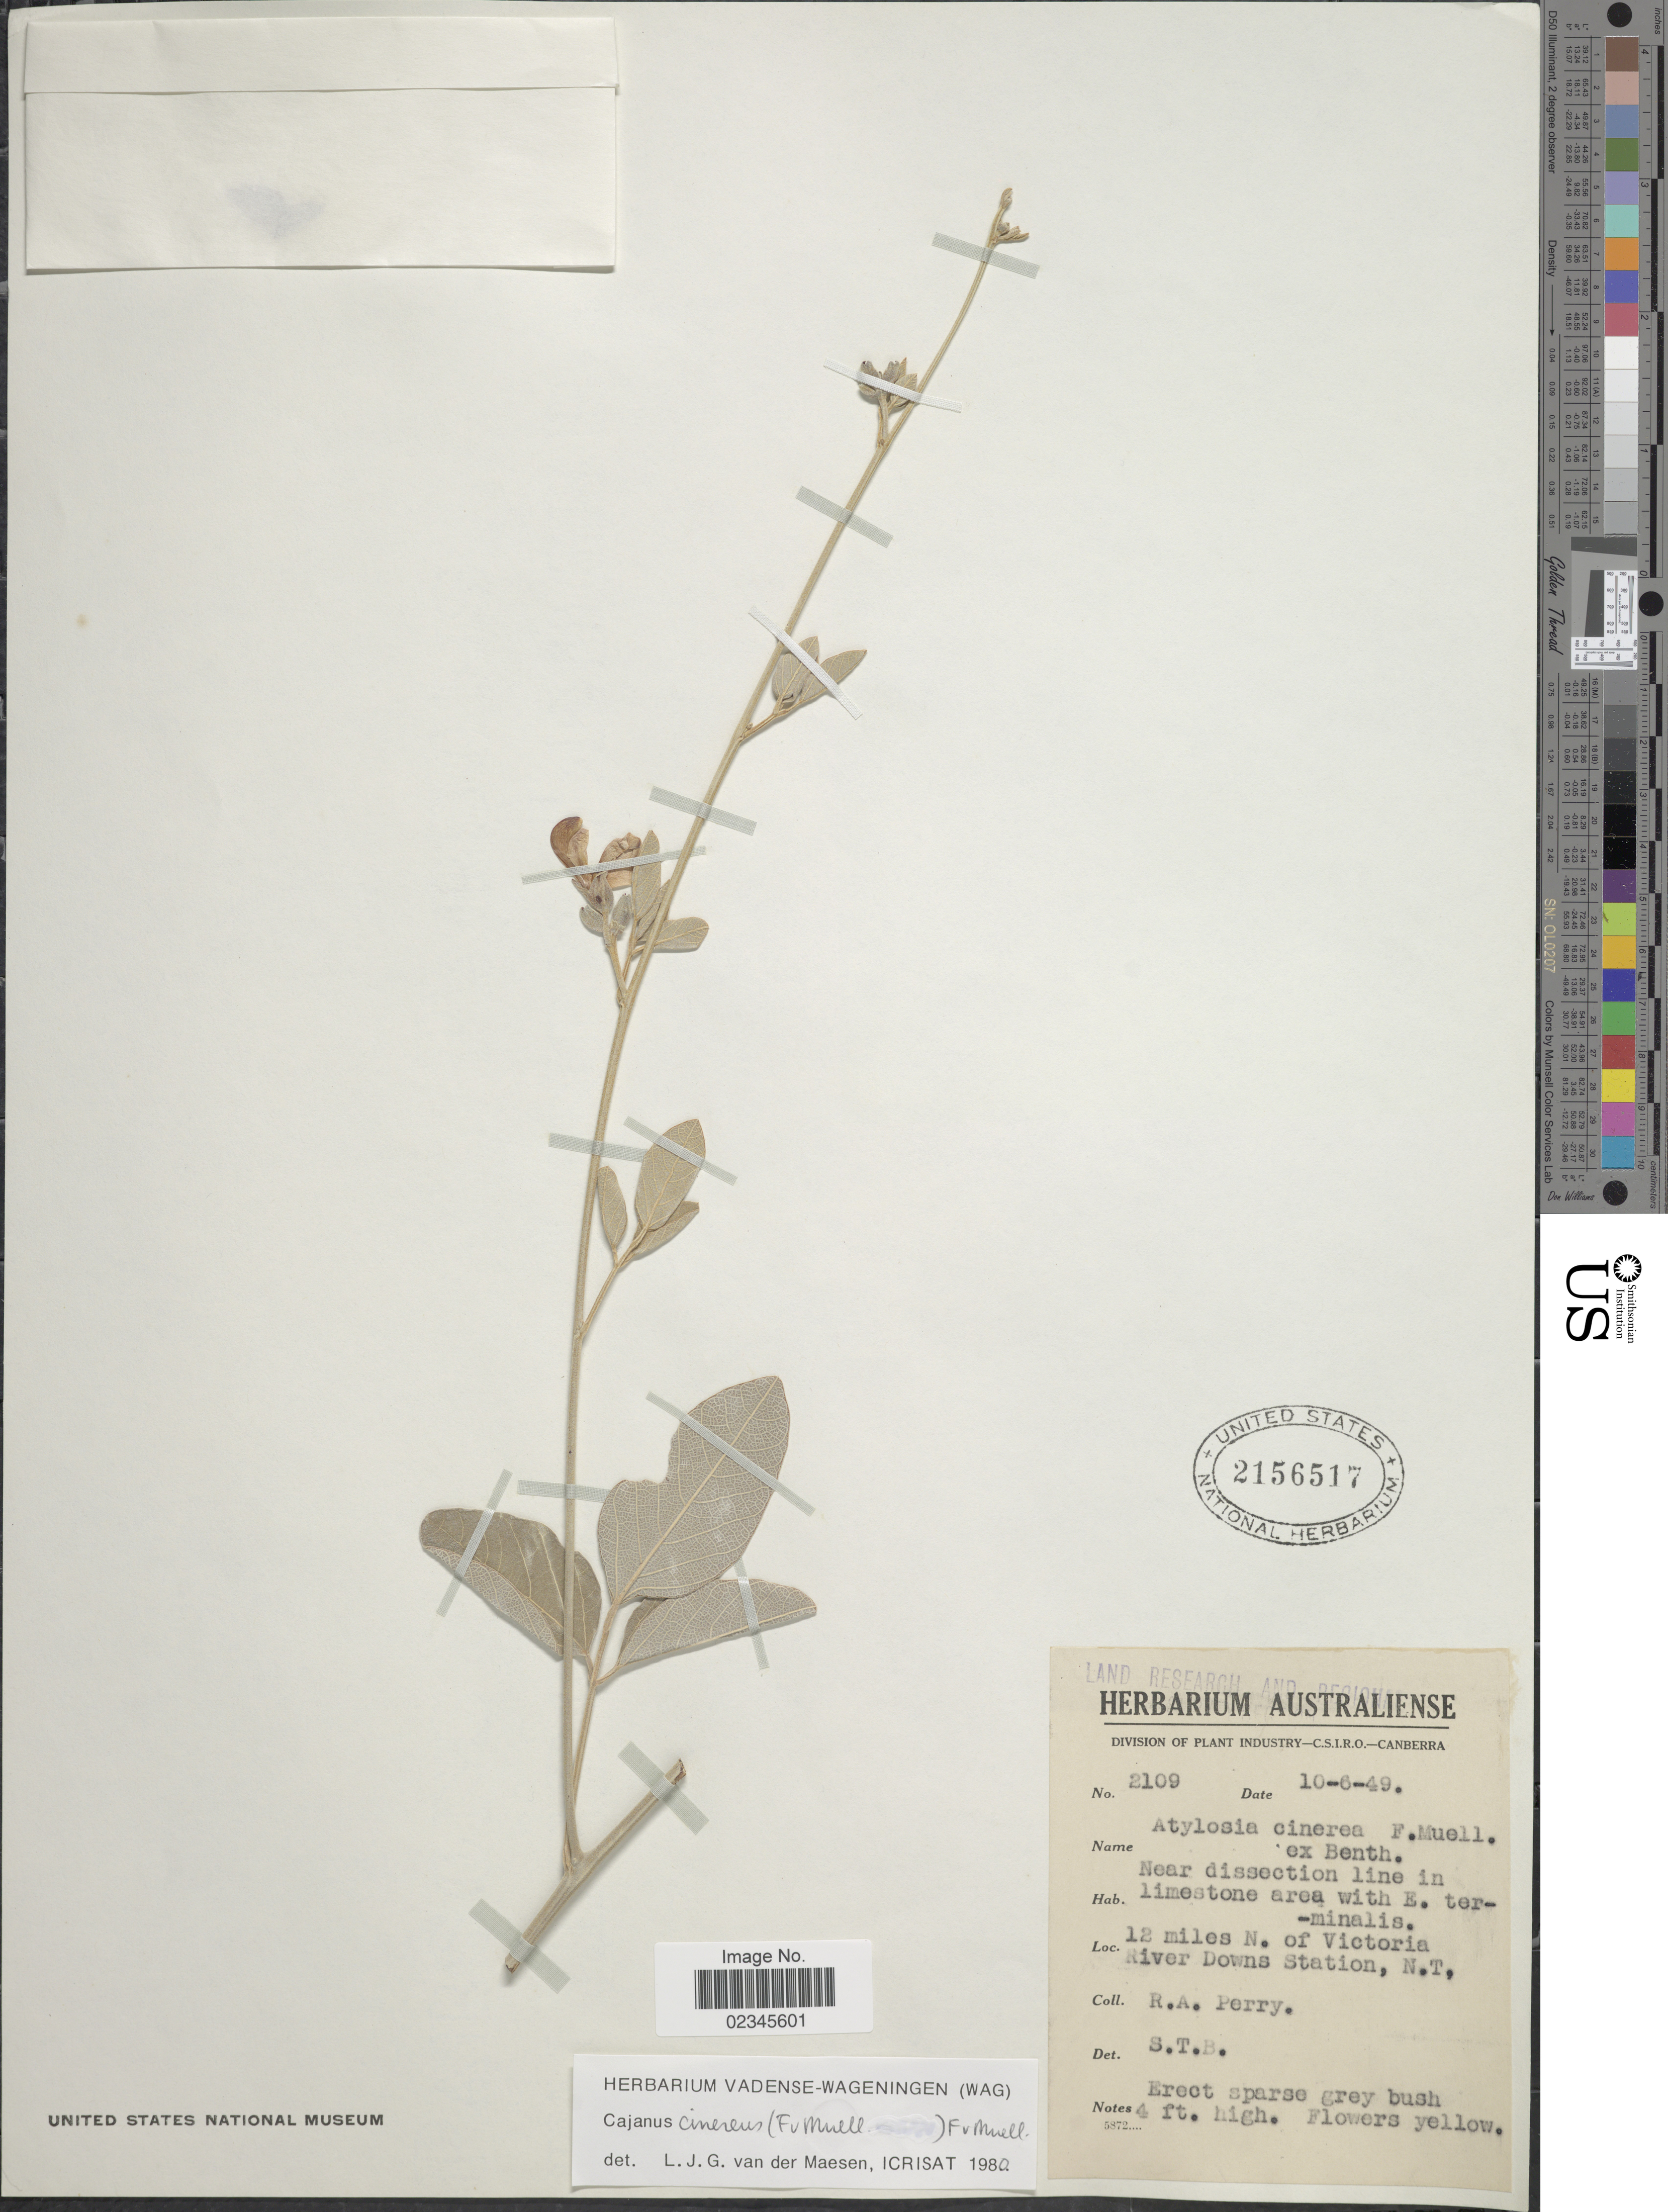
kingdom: Plantae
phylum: Tracheophyta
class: Magnoliopsida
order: Fabales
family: Fabaceae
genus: Cajanus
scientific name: Cajanus cinereus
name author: (F. Muell. ex Benth.) F. Muell.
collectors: Perry, R. A.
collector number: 2109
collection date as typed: Transcribed d/m/y: 10/6/49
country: Australia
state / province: Northern Territory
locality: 12 miles N. of Victoria River Downs Station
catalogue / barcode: US 2156517